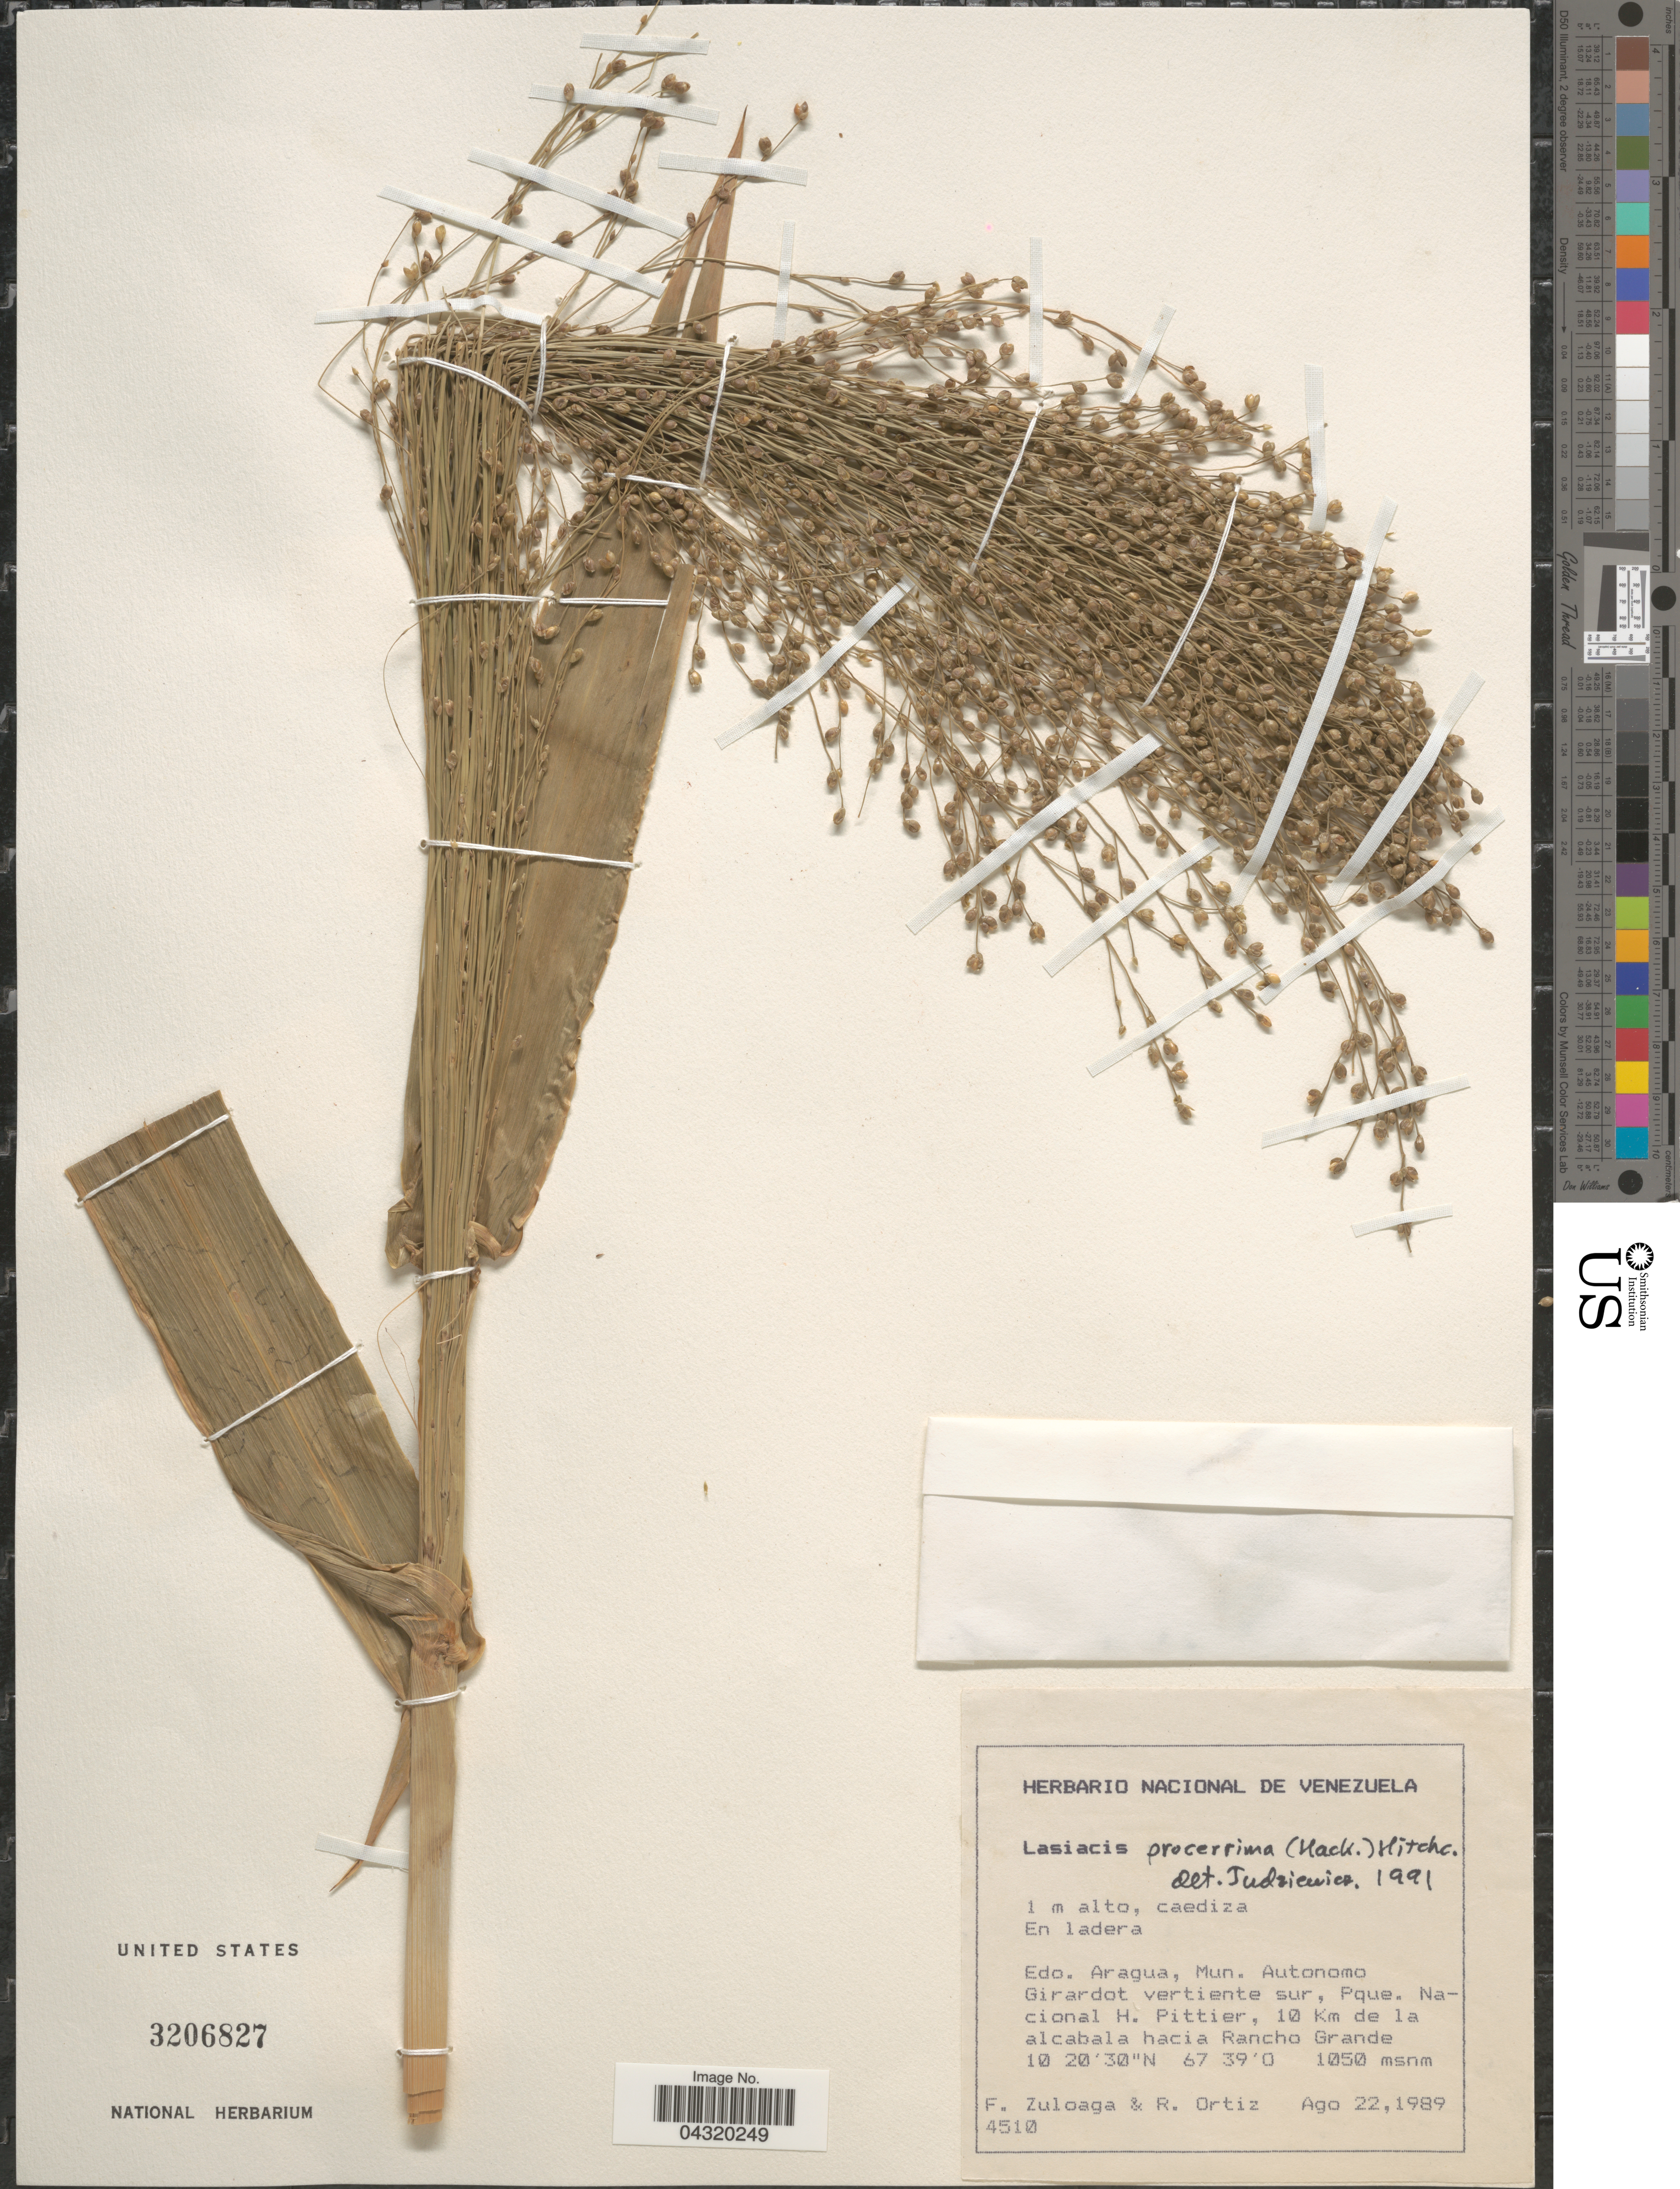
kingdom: Plantae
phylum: Tracheophyta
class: Liliopsida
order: Poales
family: Poaceae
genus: Lasiacis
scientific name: Lasiacis procerrima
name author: (Hack.) Hitchc.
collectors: F. Zuloaga & R. Ortiz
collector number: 4510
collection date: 1989-08-22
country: Venezuela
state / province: Aragua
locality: Mun. Autonomo Girardot vertiente sur, Pque. Nacional H. Pittier, 10 Km de la alcabala hacia Rancho Grande.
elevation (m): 1050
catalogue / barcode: US 3206827